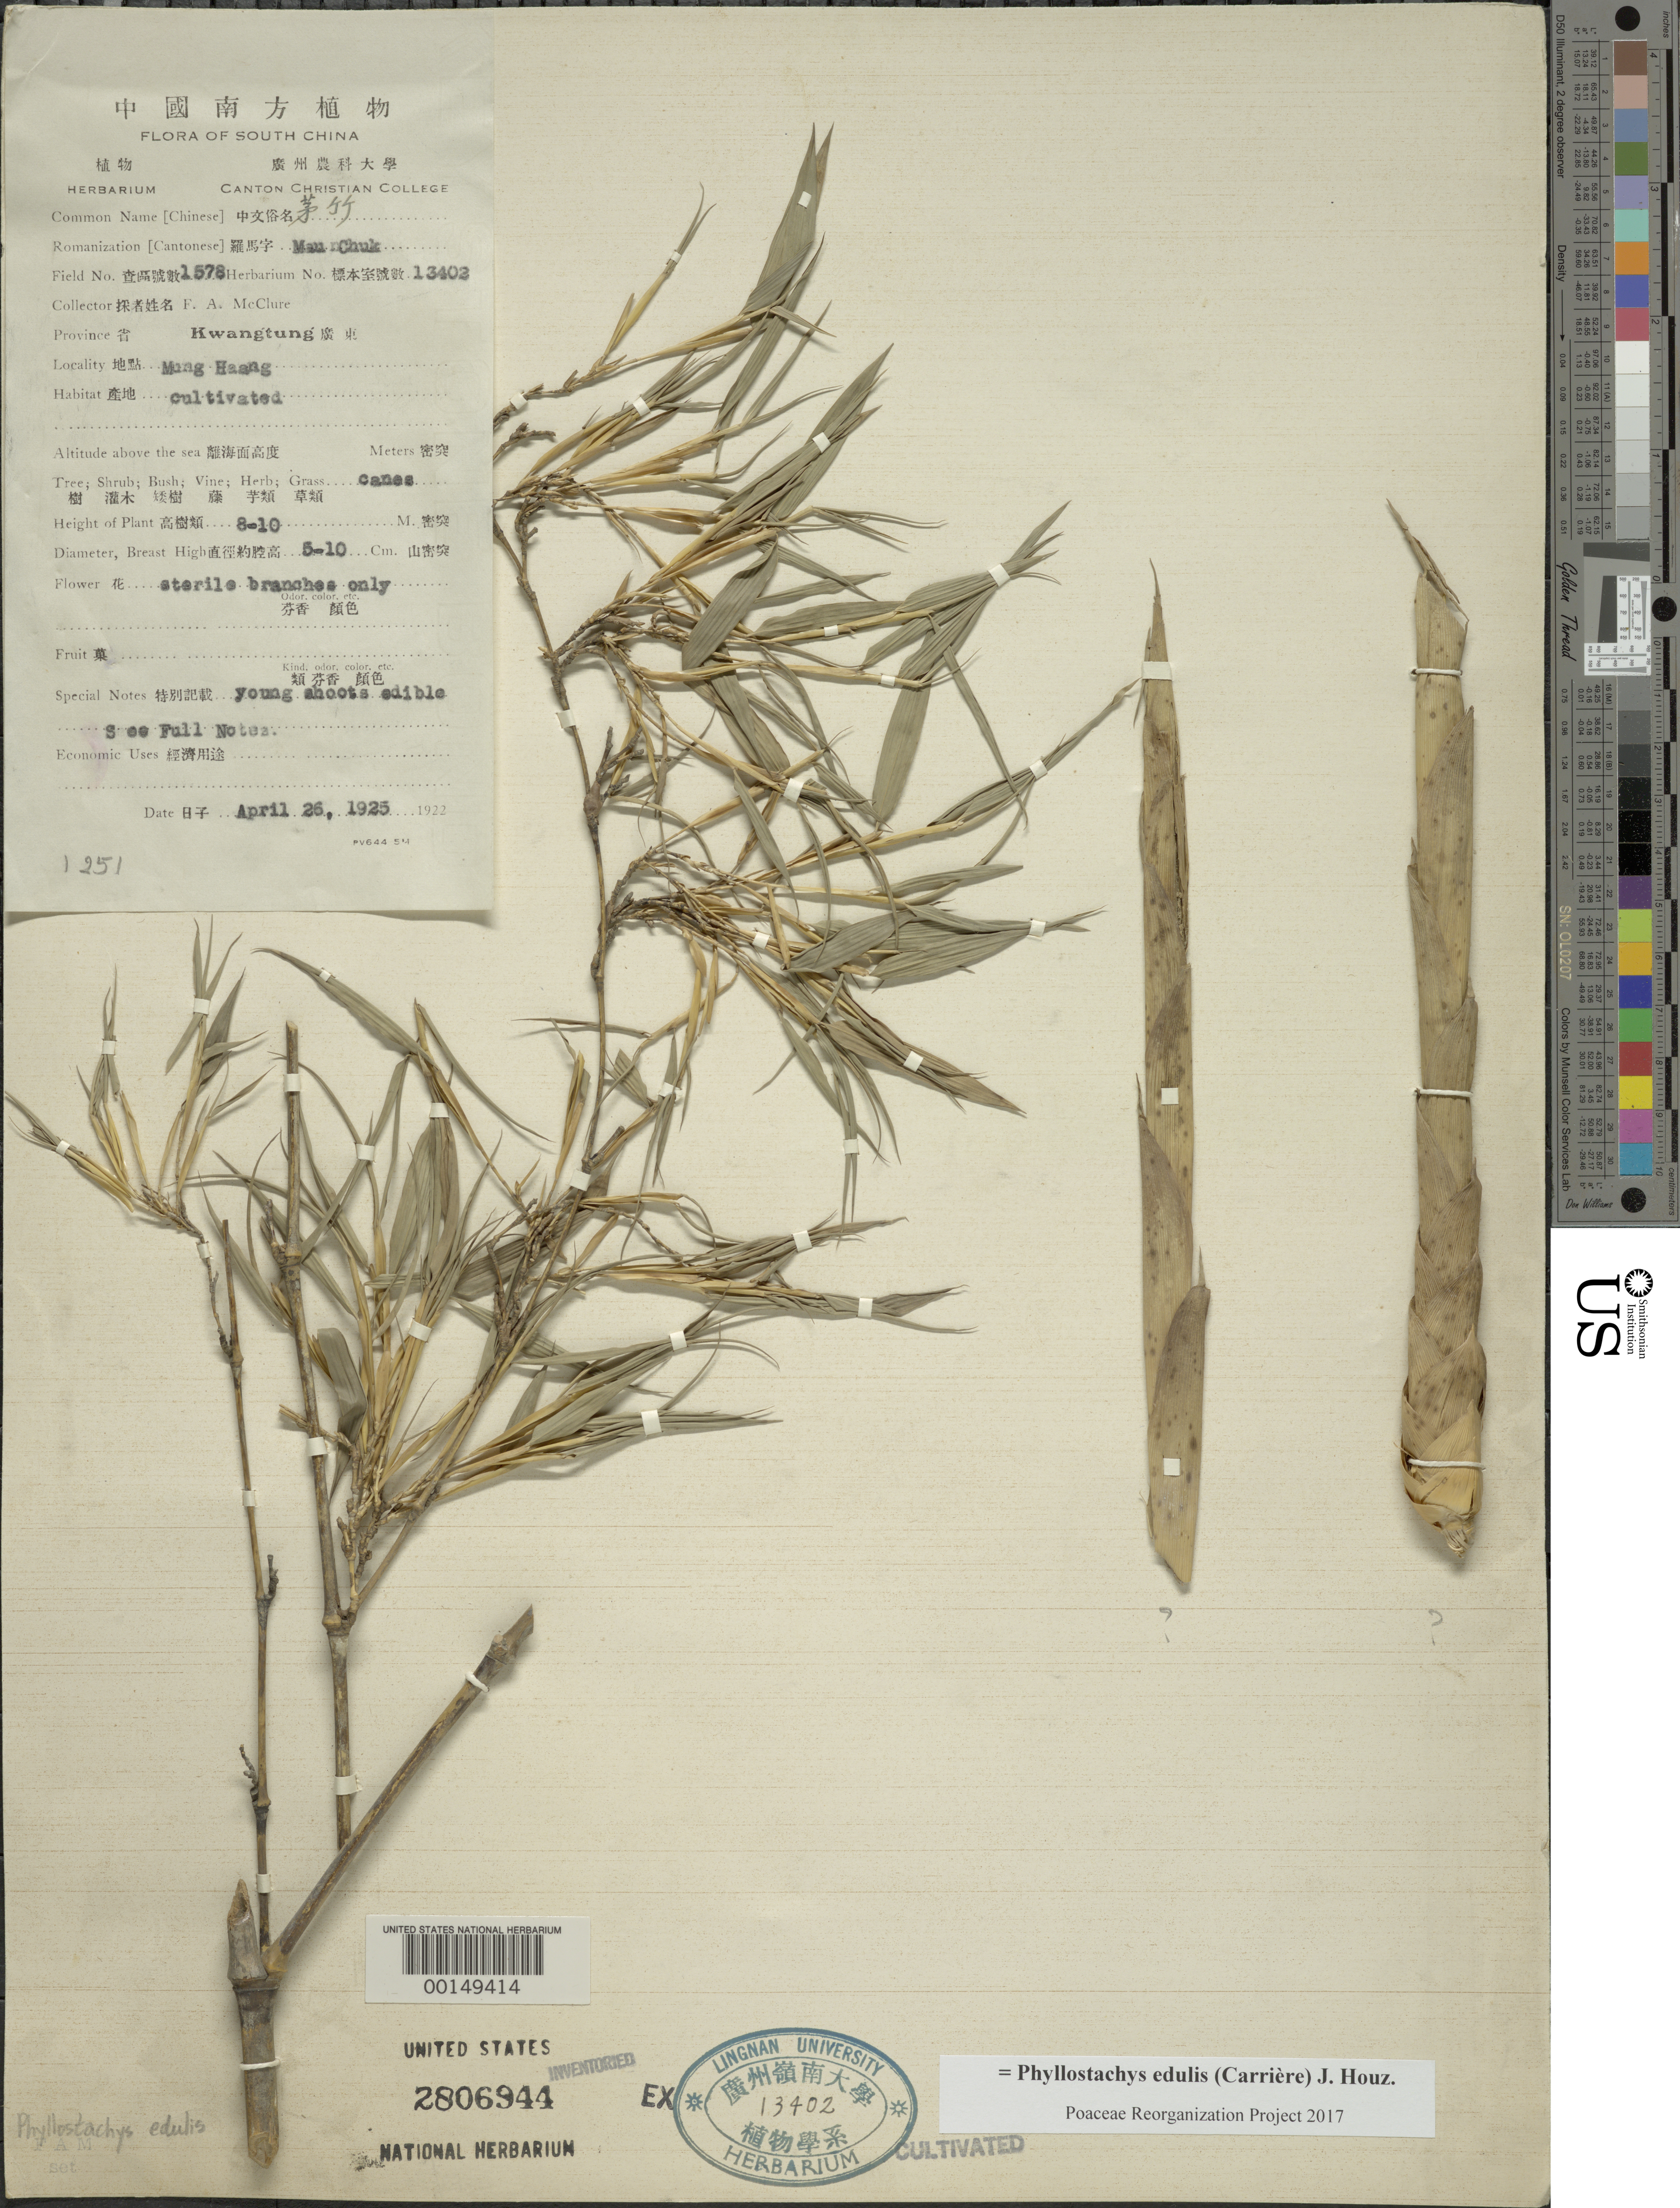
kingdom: Plantae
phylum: Tracheophyta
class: Liliopsida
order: Poales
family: Poaceae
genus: Phyllostachys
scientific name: Phyllostachys edulis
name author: (Carrière) J. Houz.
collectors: F. A. McClure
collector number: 1578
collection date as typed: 26 Apr 1925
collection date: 1925-04-26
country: China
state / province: Guangdong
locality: Mung haang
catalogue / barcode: US 2806944